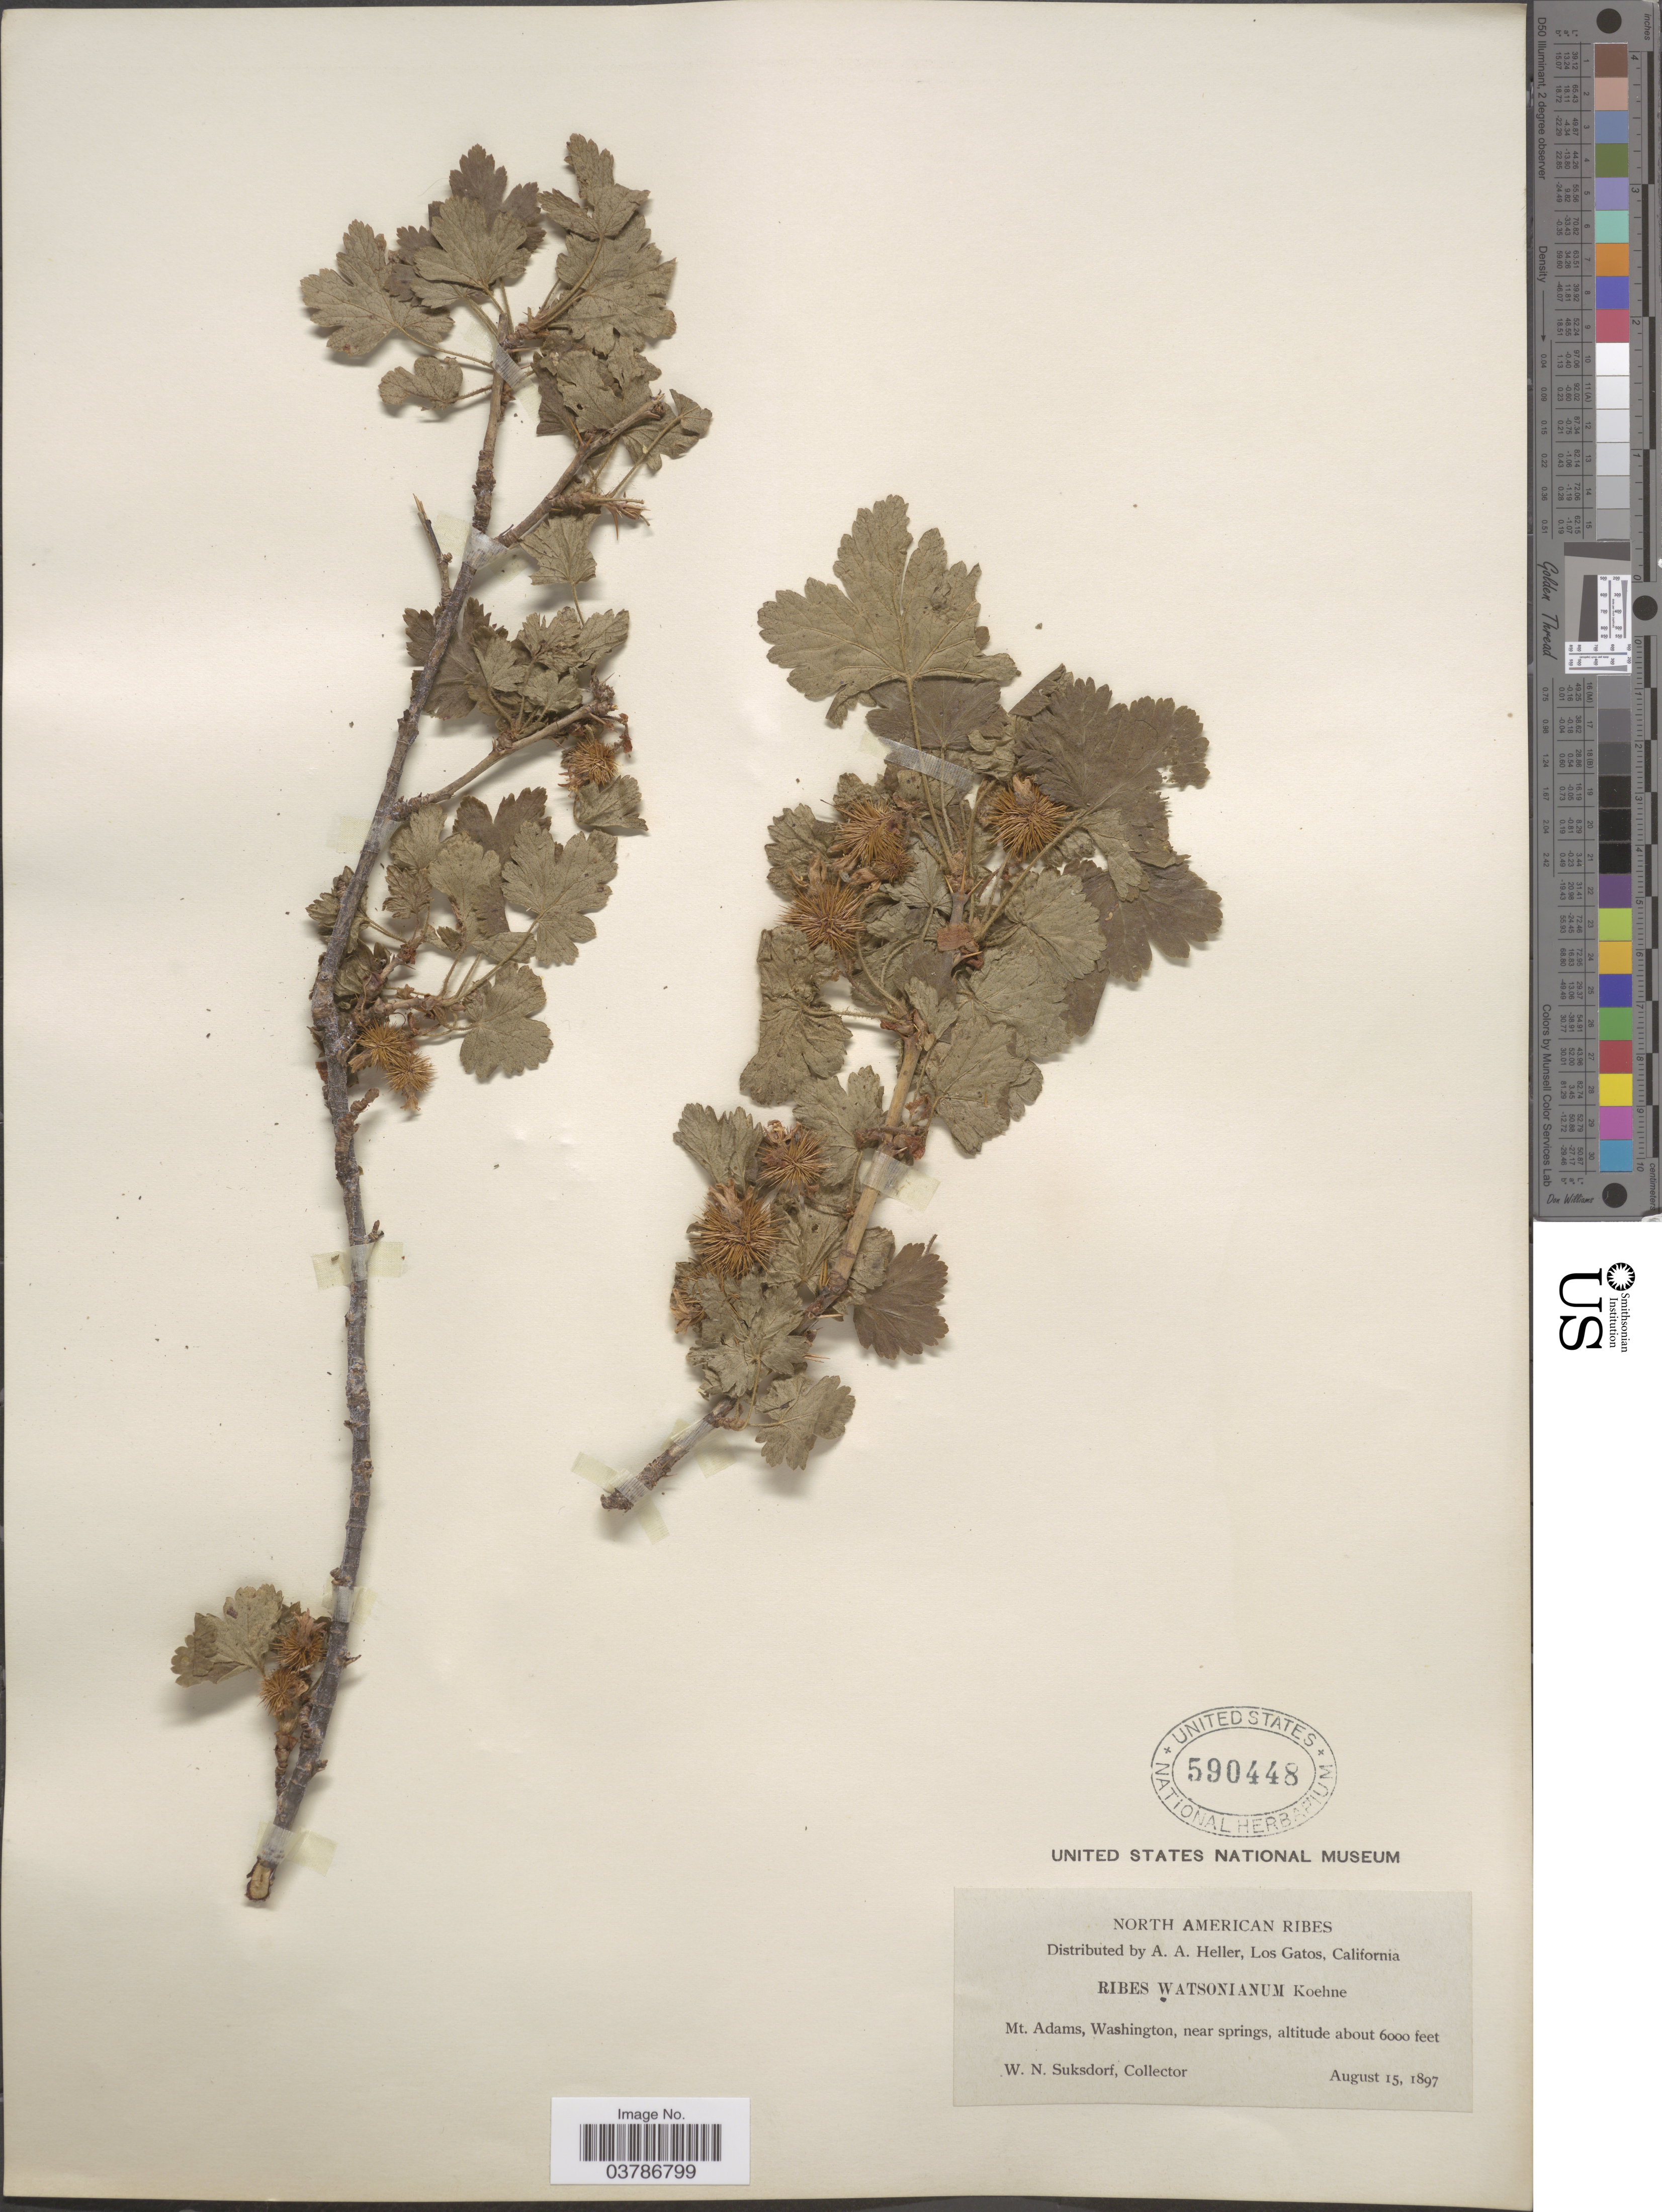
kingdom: Plantae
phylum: Tracheophyta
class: Magnoliopsida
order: Saxifragales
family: Grossulariaceae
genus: Ribes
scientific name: Ribes watsonianum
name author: Koehne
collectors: W. N. Suksdorf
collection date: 1897-08-15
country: United States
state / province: Washington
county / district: Yakima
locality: Mt. Adams.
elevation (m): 1829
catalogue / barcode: US 590448